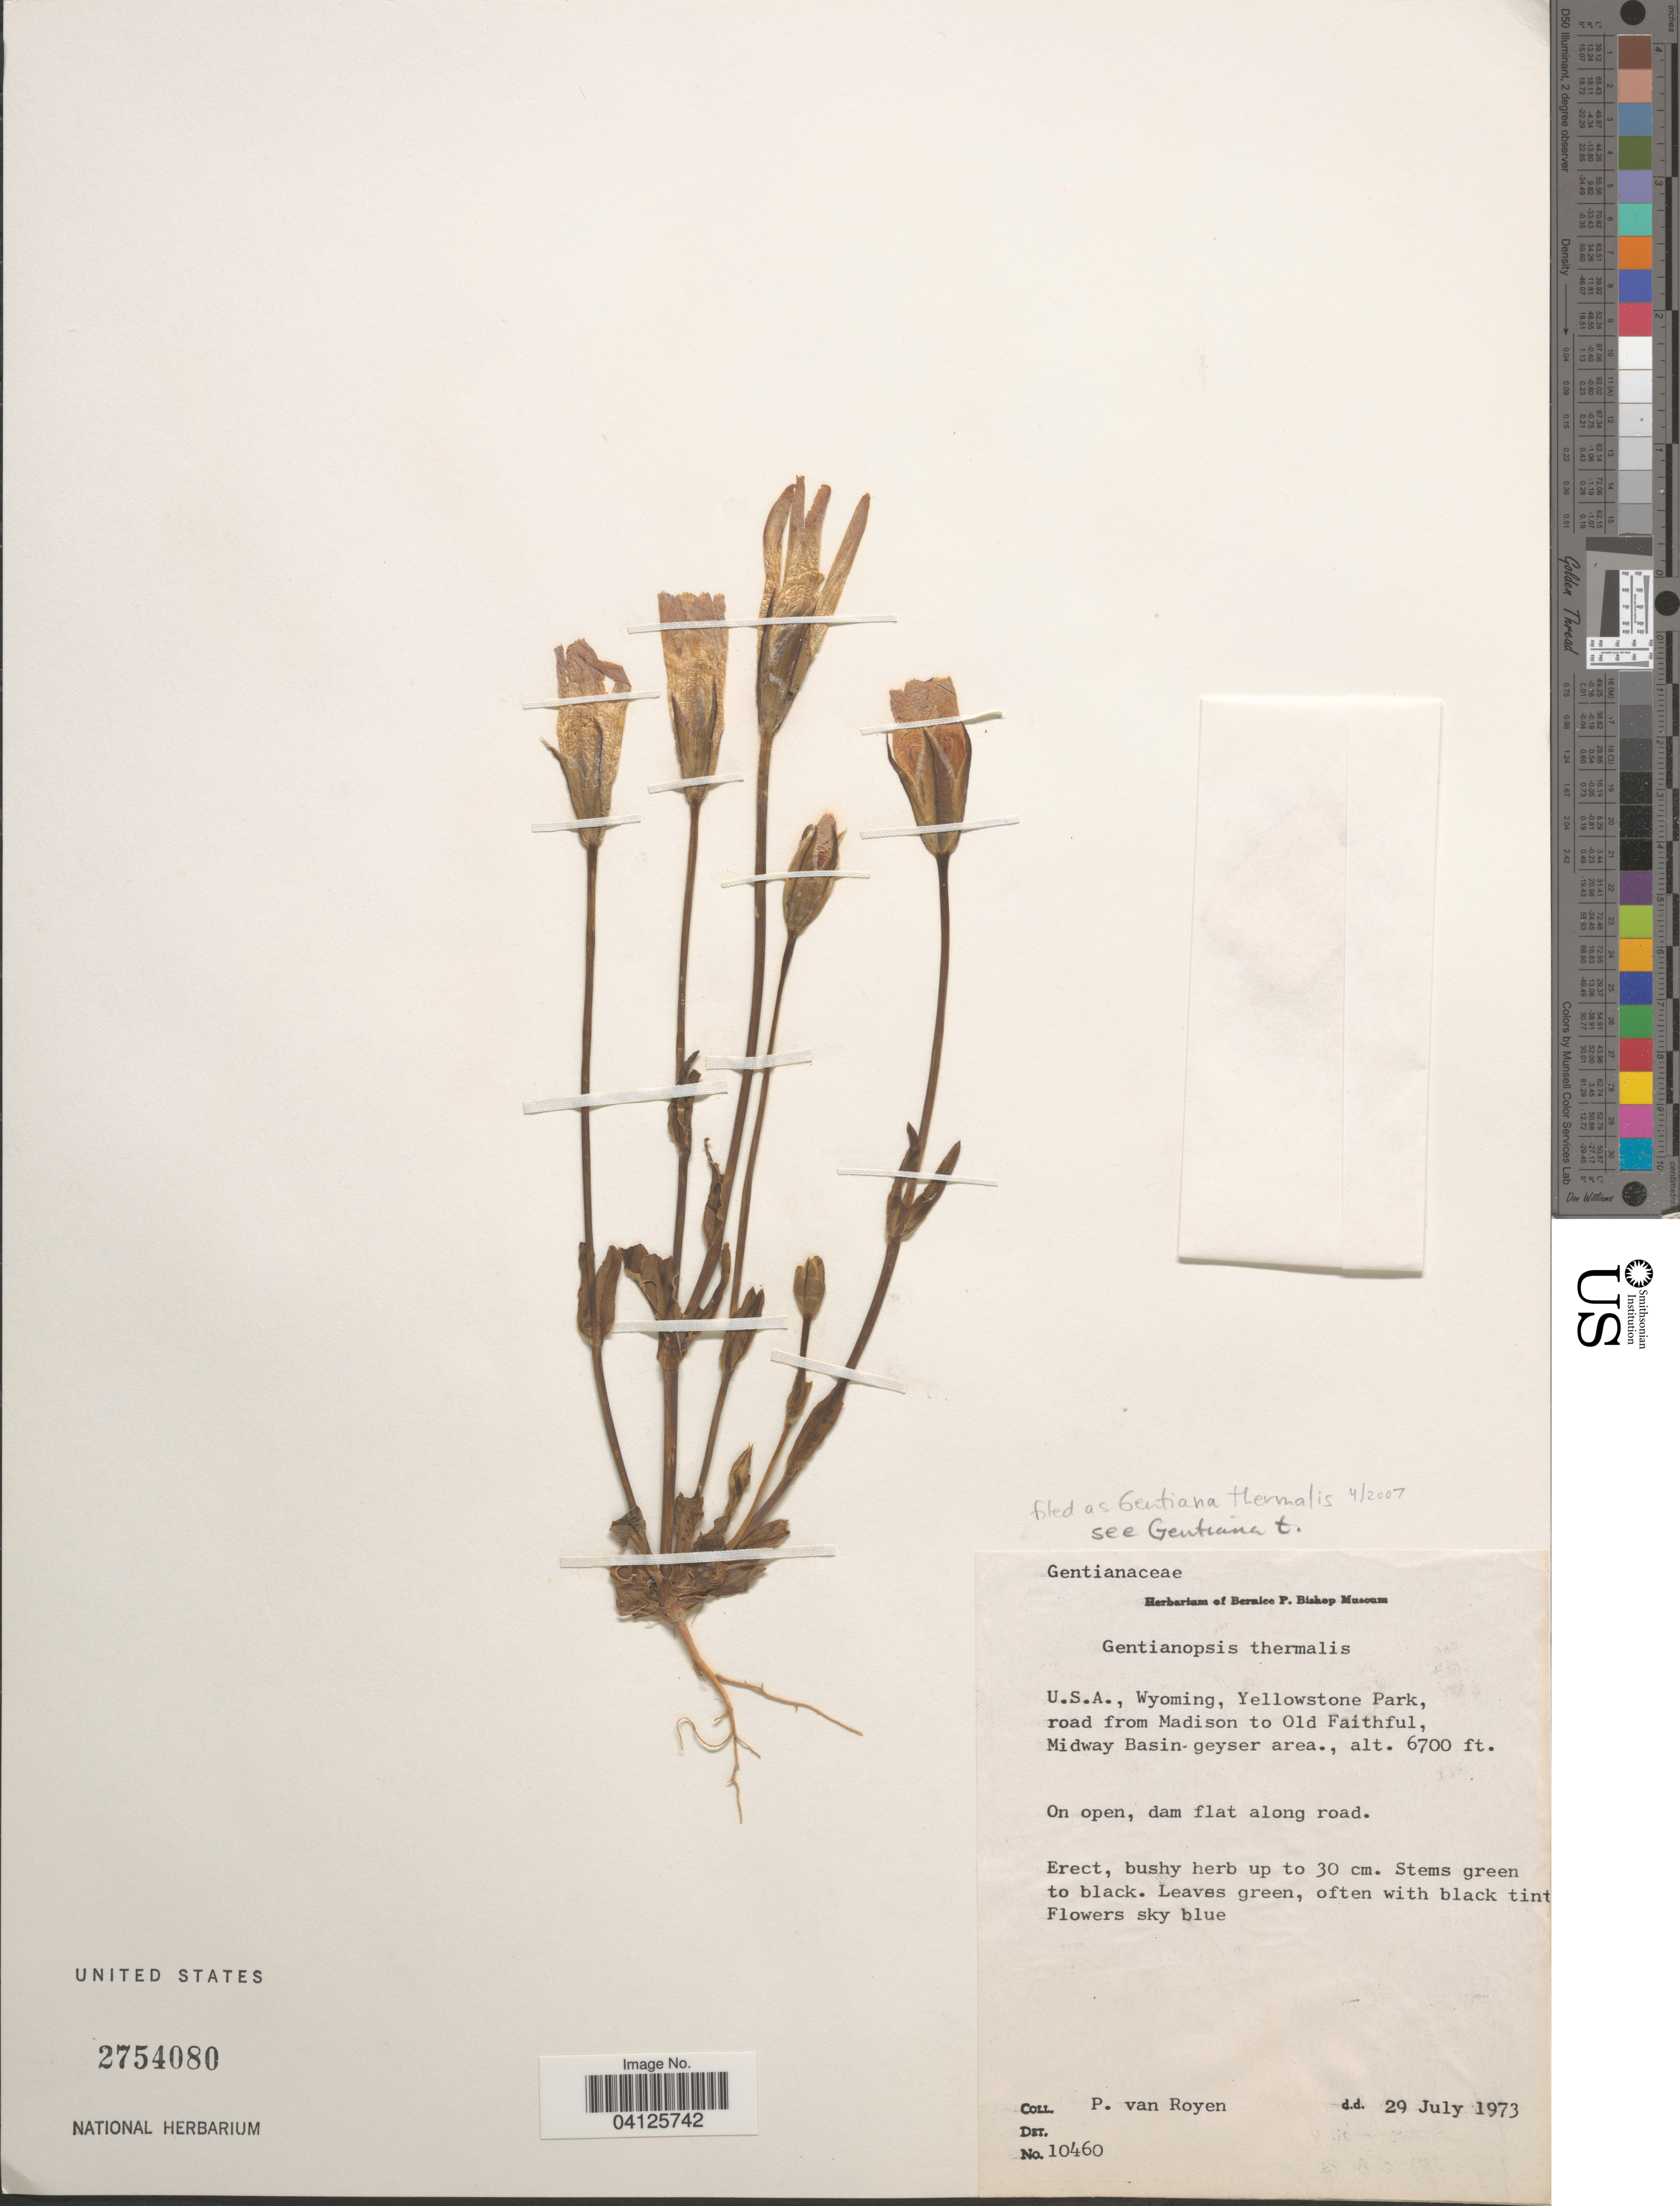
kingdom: Plantae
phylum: Tracheophyta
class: Magnoliopsida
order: Gentianales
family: Gentianaceae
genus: Gentiana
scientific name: Gentiana thermalis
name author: Kuntze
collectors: P. van Royen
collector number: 10460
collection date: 1973-07-29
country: United States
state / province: Wyoming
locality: Yellowstone Park, road from Madison to Old Faithful, Midway Basin-geyser area. On open, dam flat along road.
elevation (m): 2042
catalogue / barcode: US 2754080